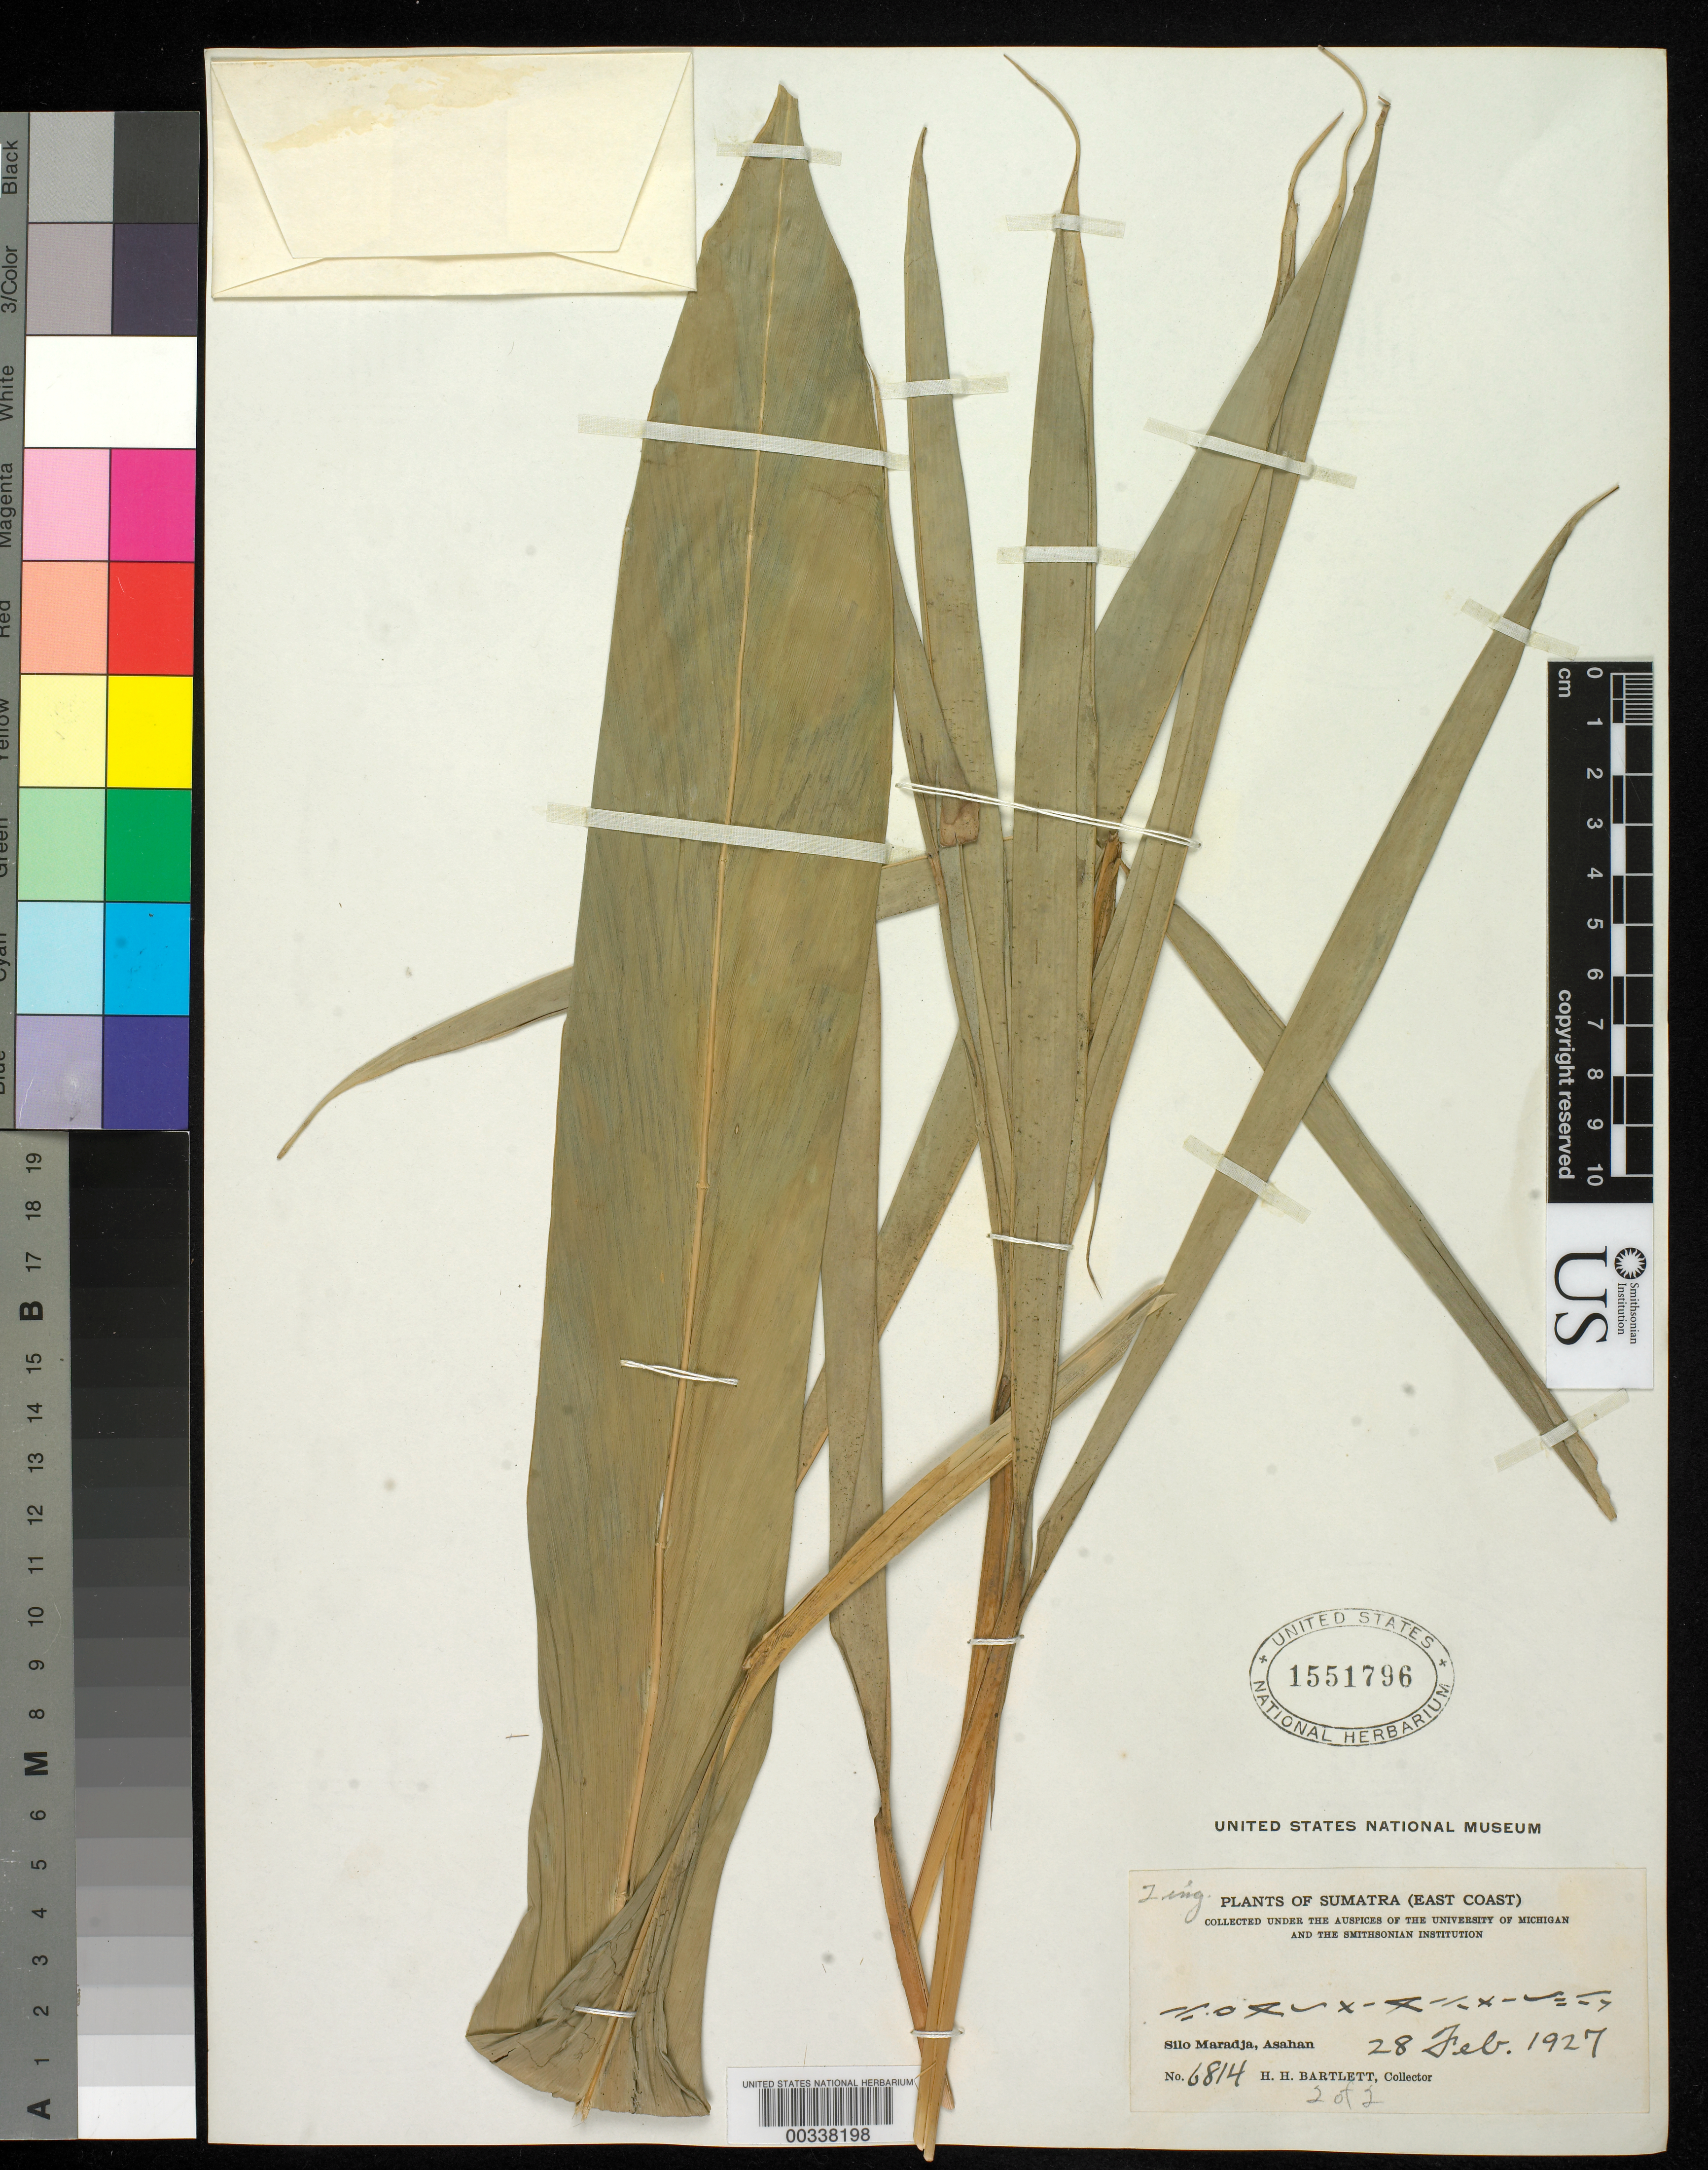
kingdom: Plantae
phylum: Tracheophyta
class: Liliopsida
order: Zingiberales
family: Zingiberaceae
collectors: H. H. Bartlett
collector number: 6814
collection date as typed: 28 Feb 1927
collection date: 1927-02-28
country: Indonesia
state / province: Sumatra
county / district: Sumatera Utara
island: Sumatra I.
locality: (East Coast) Silo Maradja, Asahan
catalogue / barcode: US 1551796